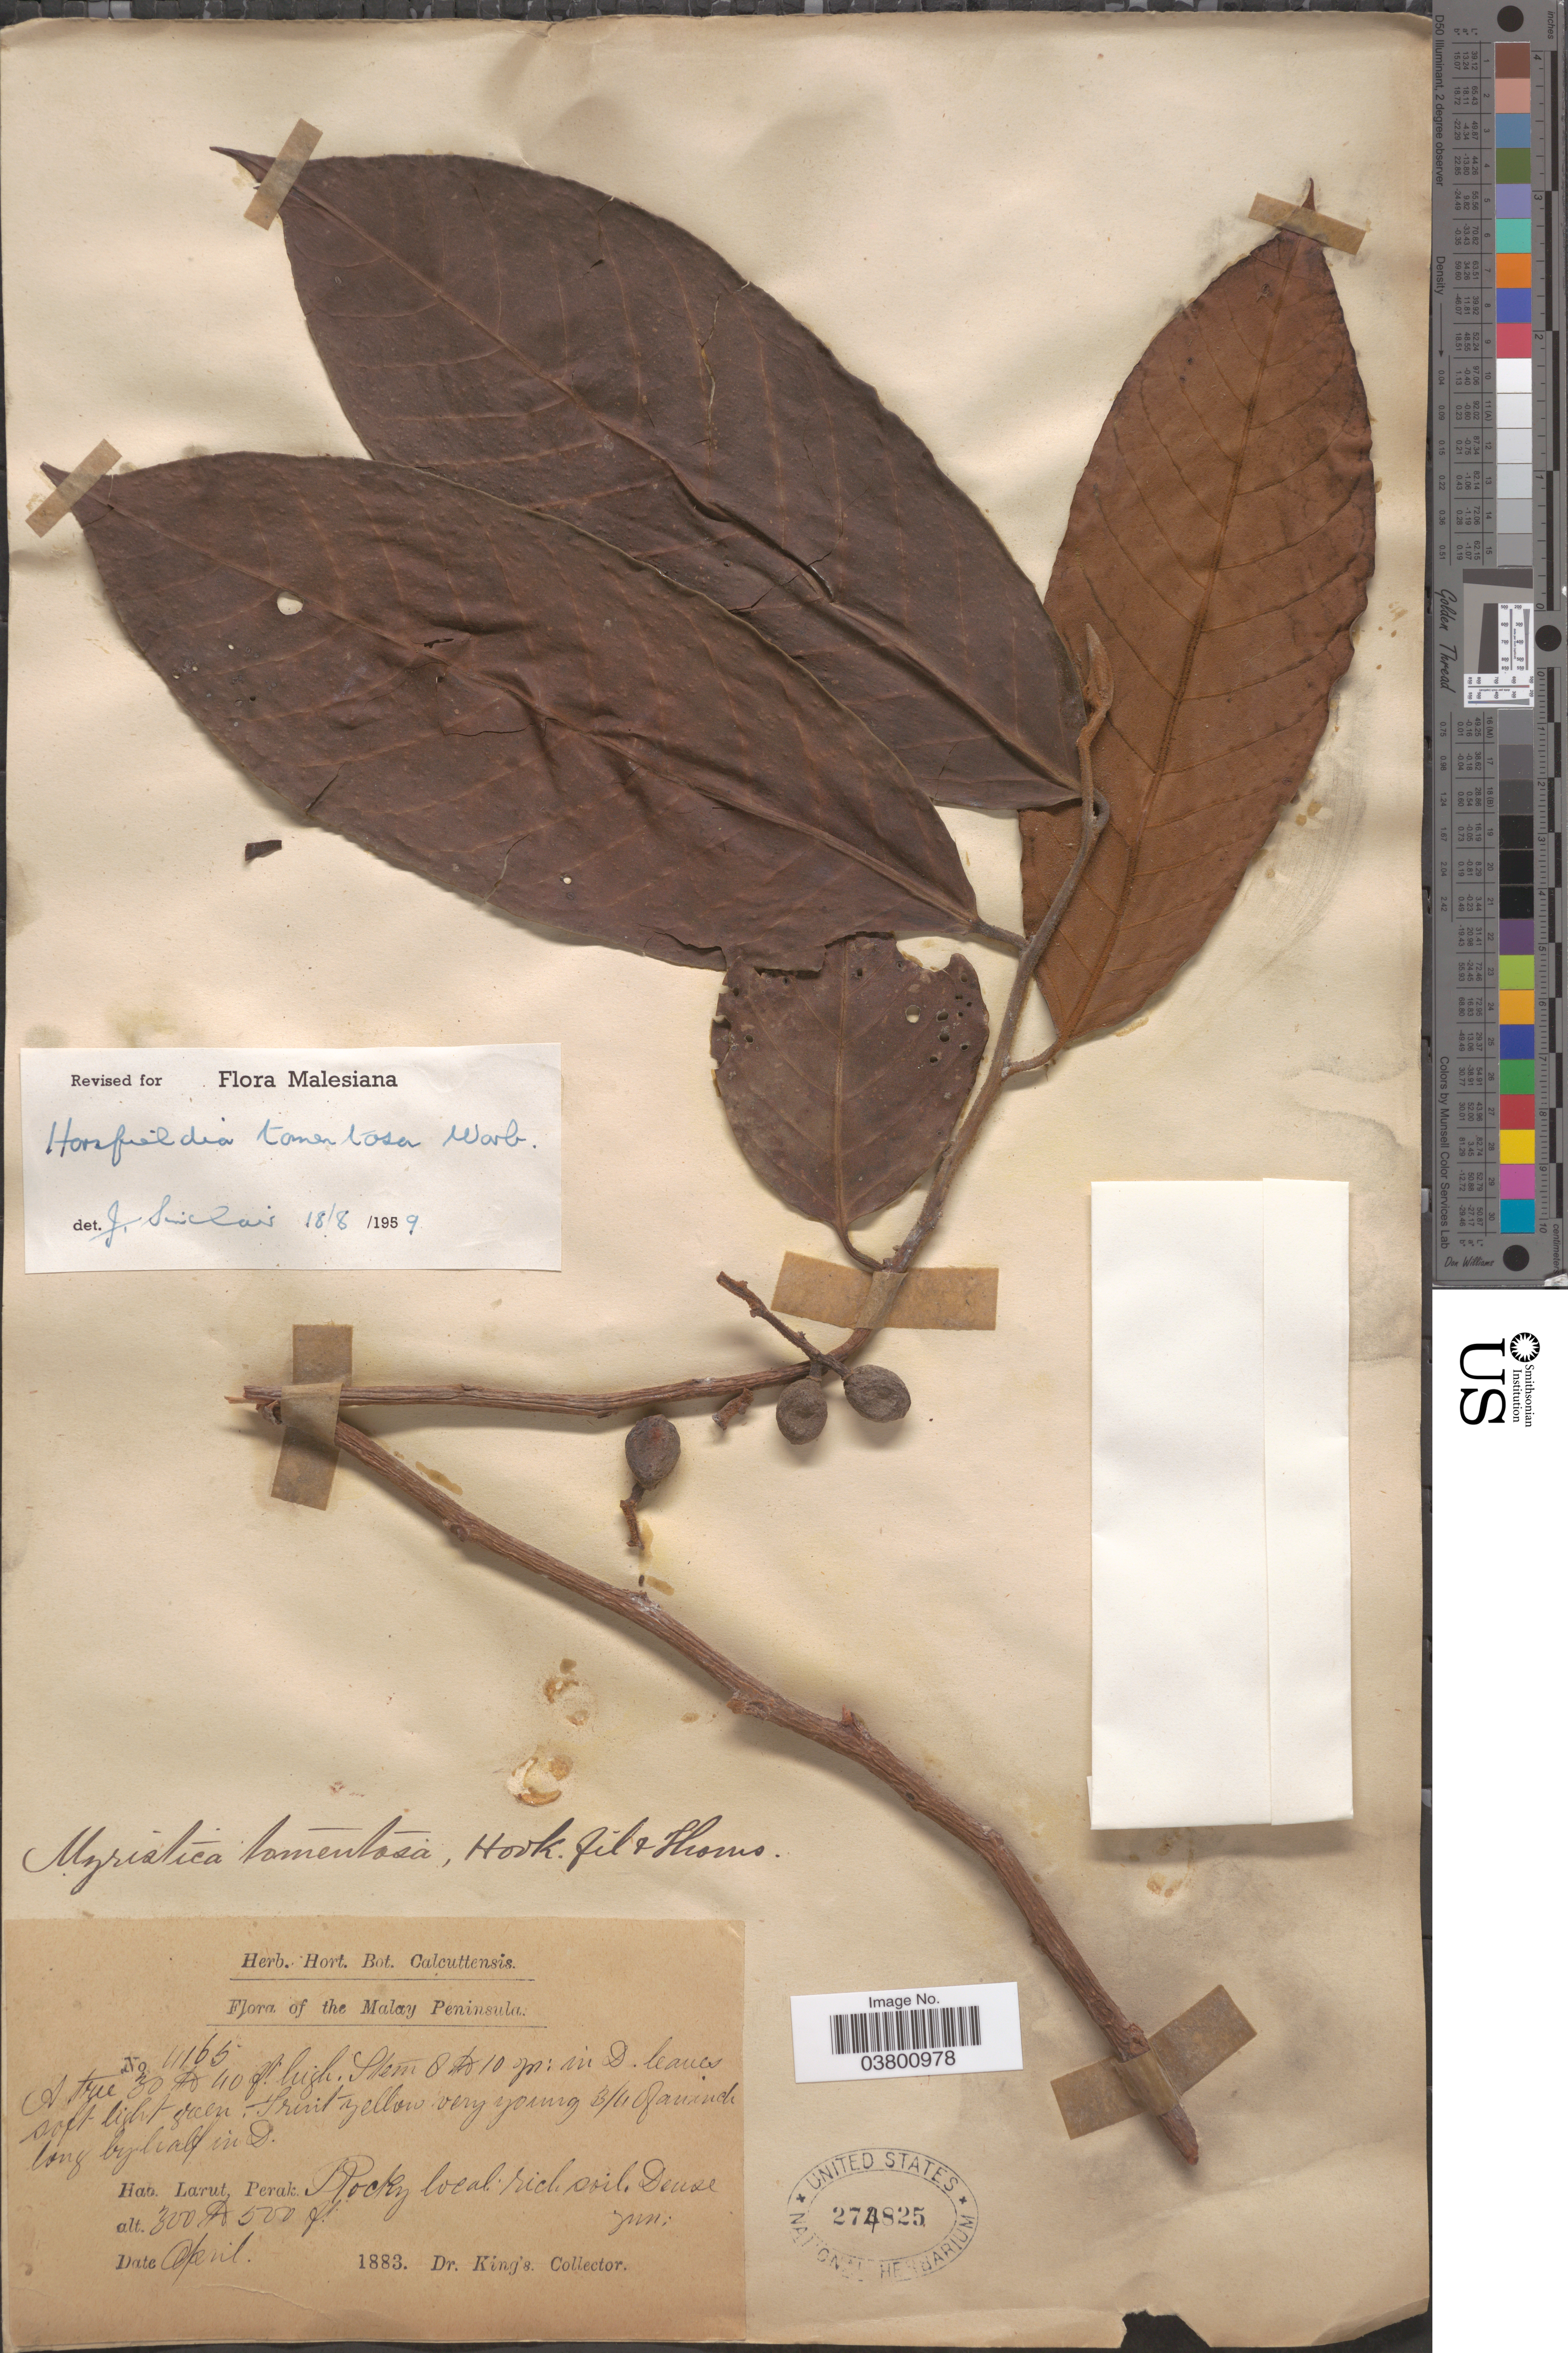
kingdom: Plantae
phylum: Tracheophyta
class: Magnoliopsida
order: Magnoliales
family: Myristicaceae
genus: Horsfieldia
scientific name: Horsfieldia tomentosa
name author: Warb.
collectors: Dr. King's collector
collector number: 11165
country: Malaysia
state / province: Perak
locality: Malay Peninsula. Larut, Perak.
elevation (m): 91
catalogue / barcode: US 274825